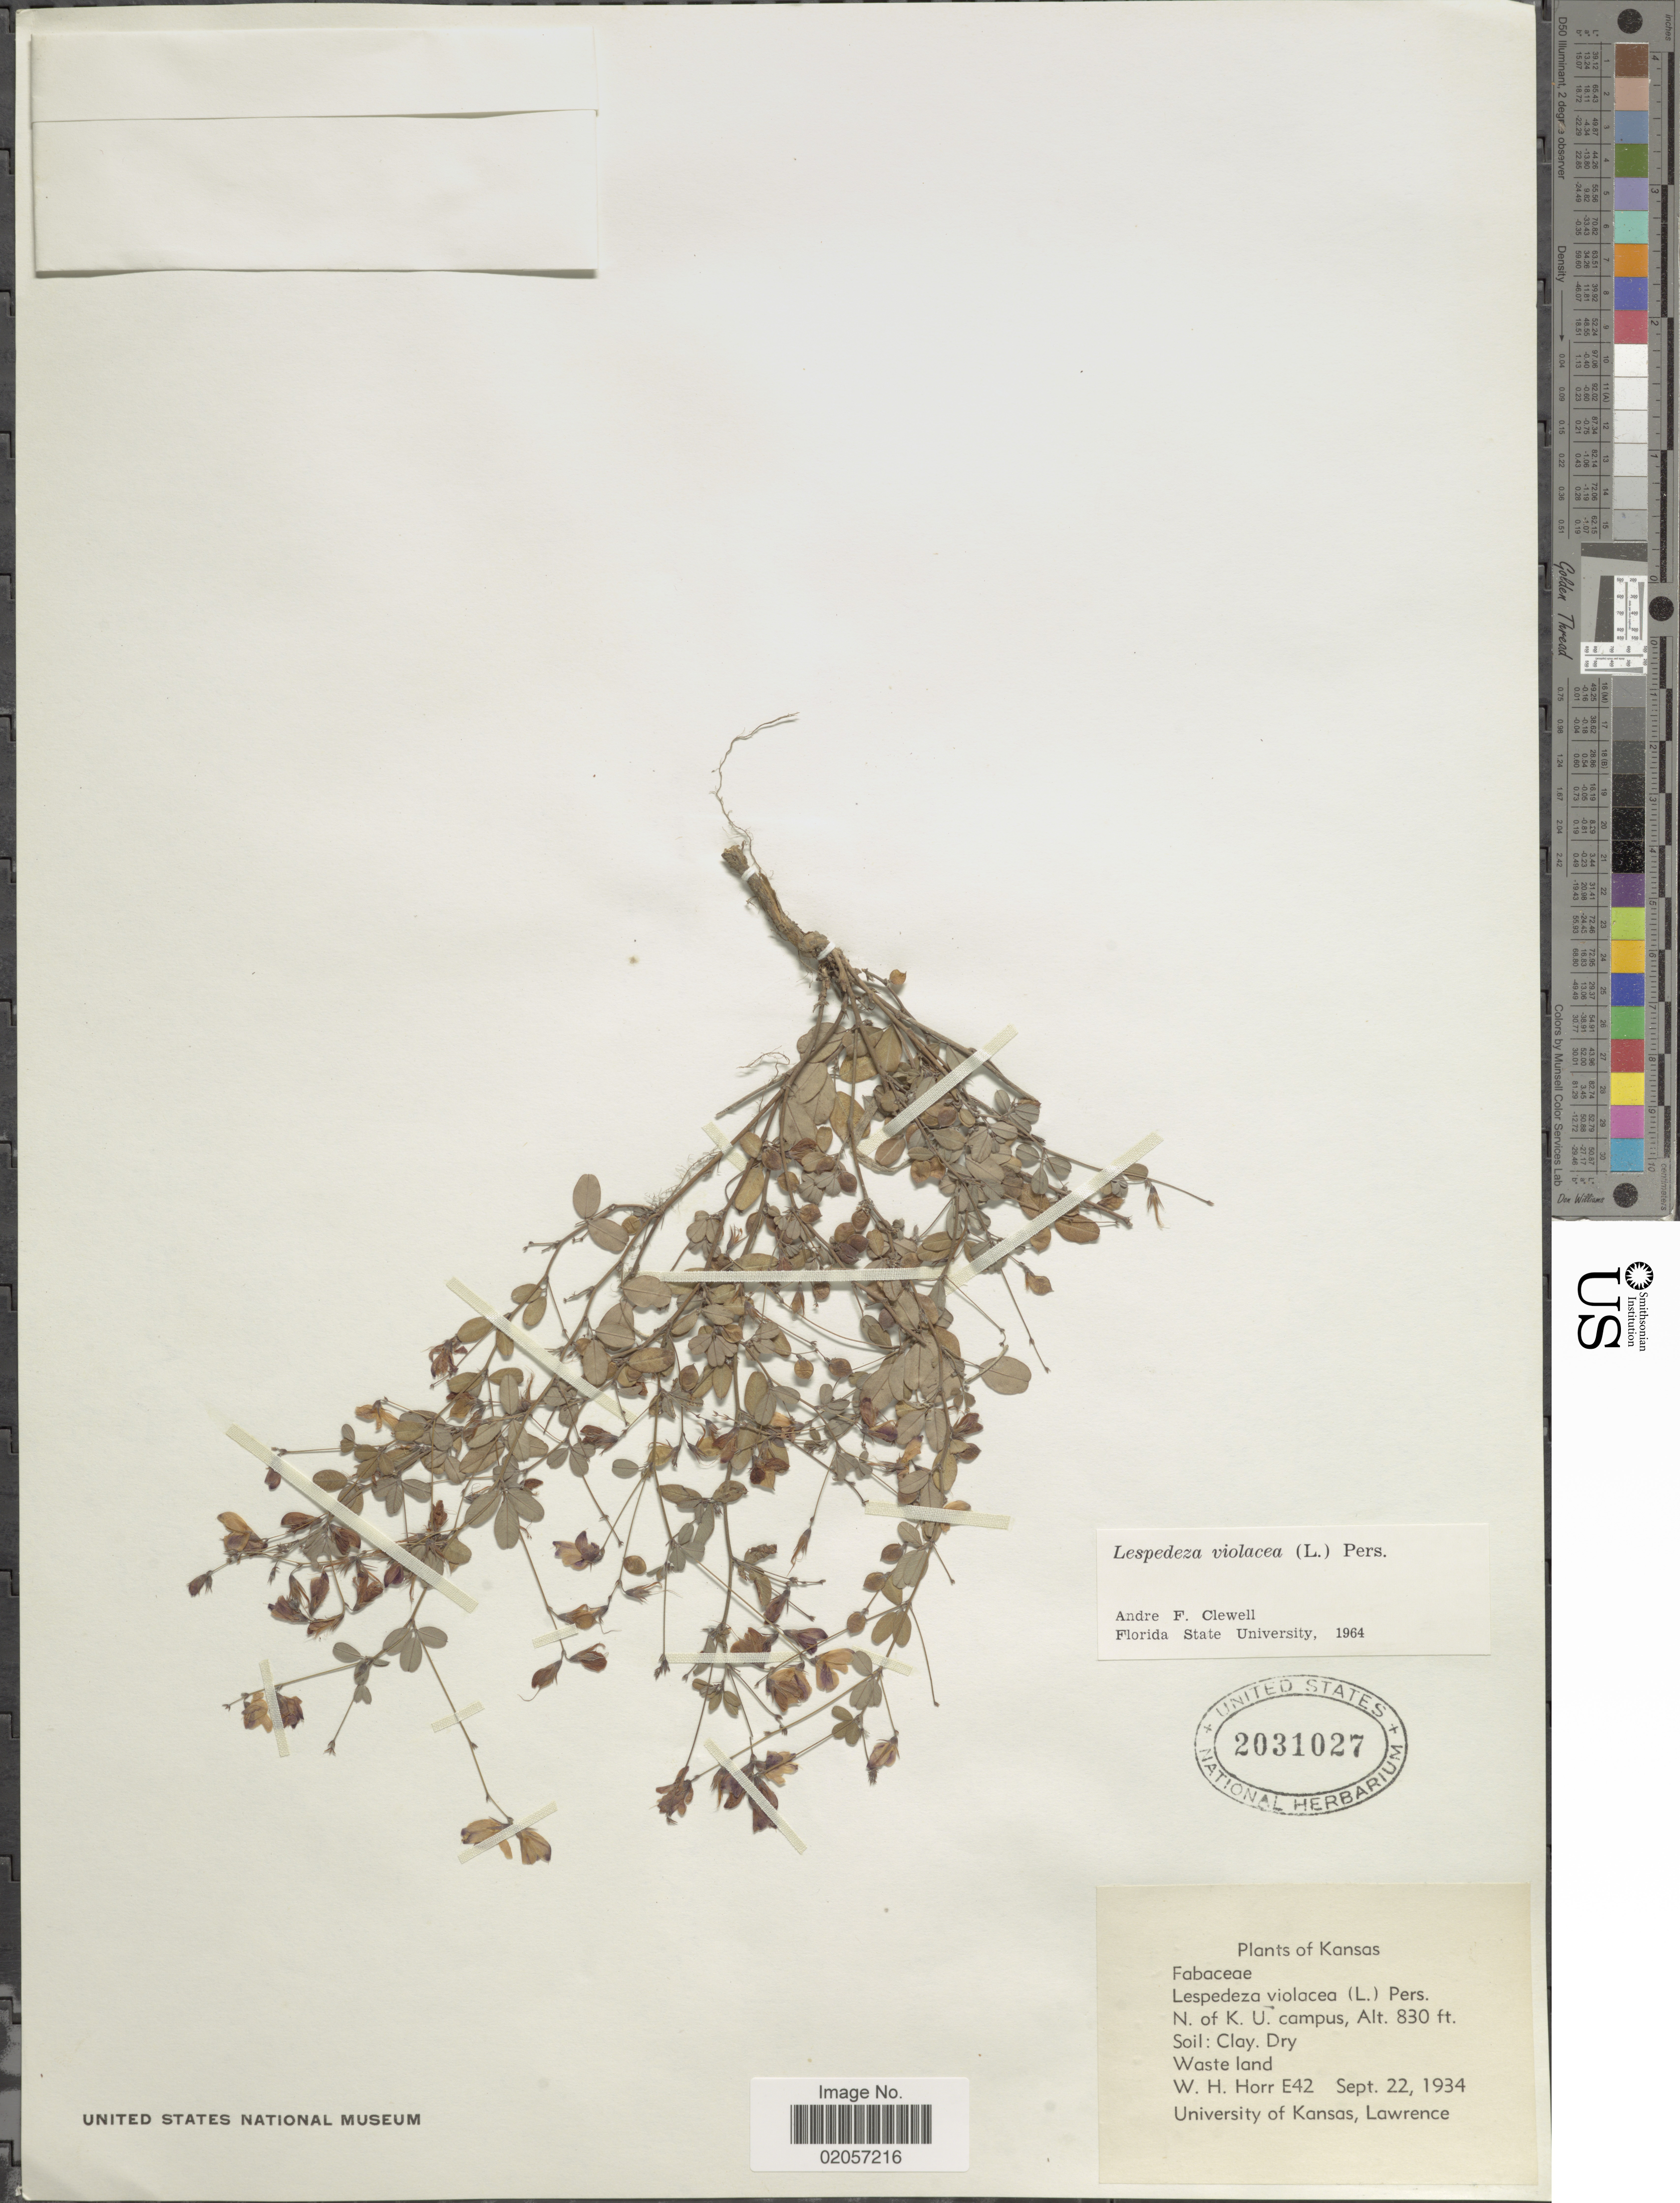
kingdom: Plantae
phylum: Tracheophyta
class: Magnoliopsida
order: Fabales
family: Fabaceae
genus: Lespedeza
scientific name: Lespedeza violacea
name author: (L.) Pers.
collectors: W. H. Horr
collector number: E42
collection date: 1934-09-22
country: United States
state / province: Kansas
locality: Kansas, N. of K.U, campus, Waste land.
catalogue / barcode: US 2031027